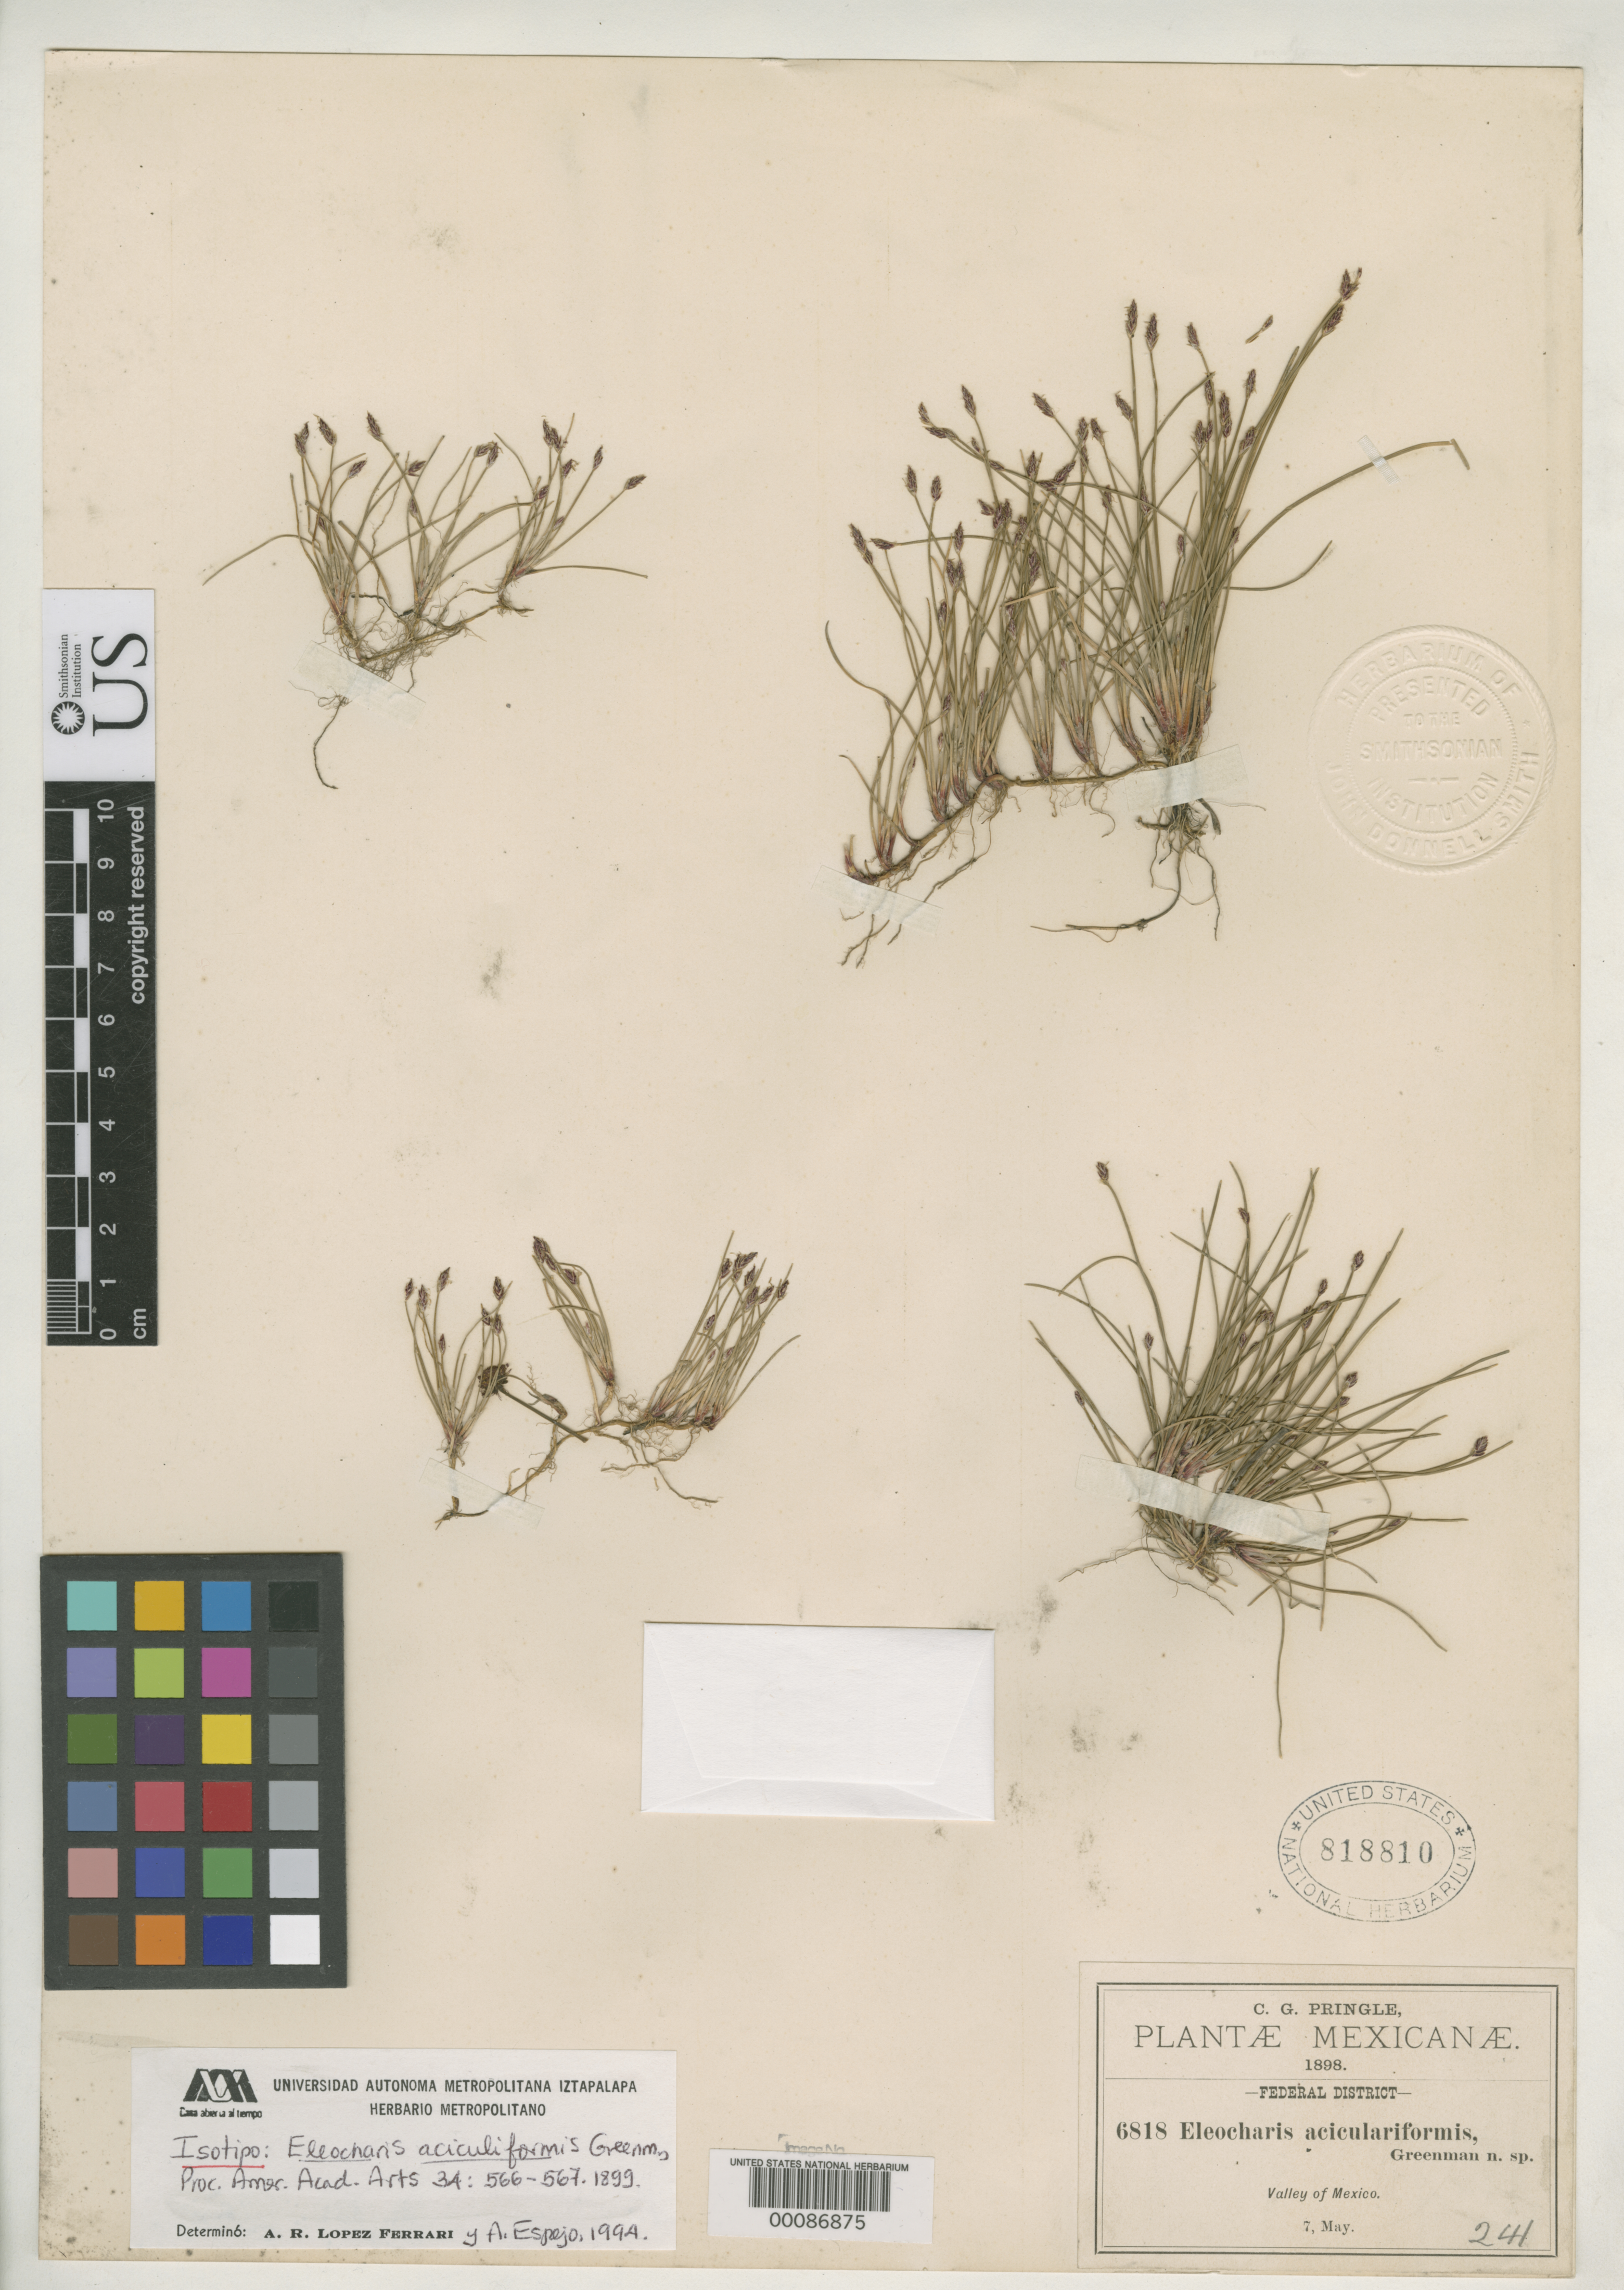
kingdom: Plantae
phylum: Tracheophyta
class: Liliopsida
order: Poales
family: Cyperaceae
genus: Eleocharis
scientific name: Eleocharis aciculariformis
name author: Greenm.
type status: Isotype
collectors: C. G. Pringle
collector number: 6818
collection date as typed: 07 May 1898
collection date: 1898-05-07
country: Mexico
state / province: Distrito Federal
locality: Valley of Mexico.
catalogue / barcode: US 818810